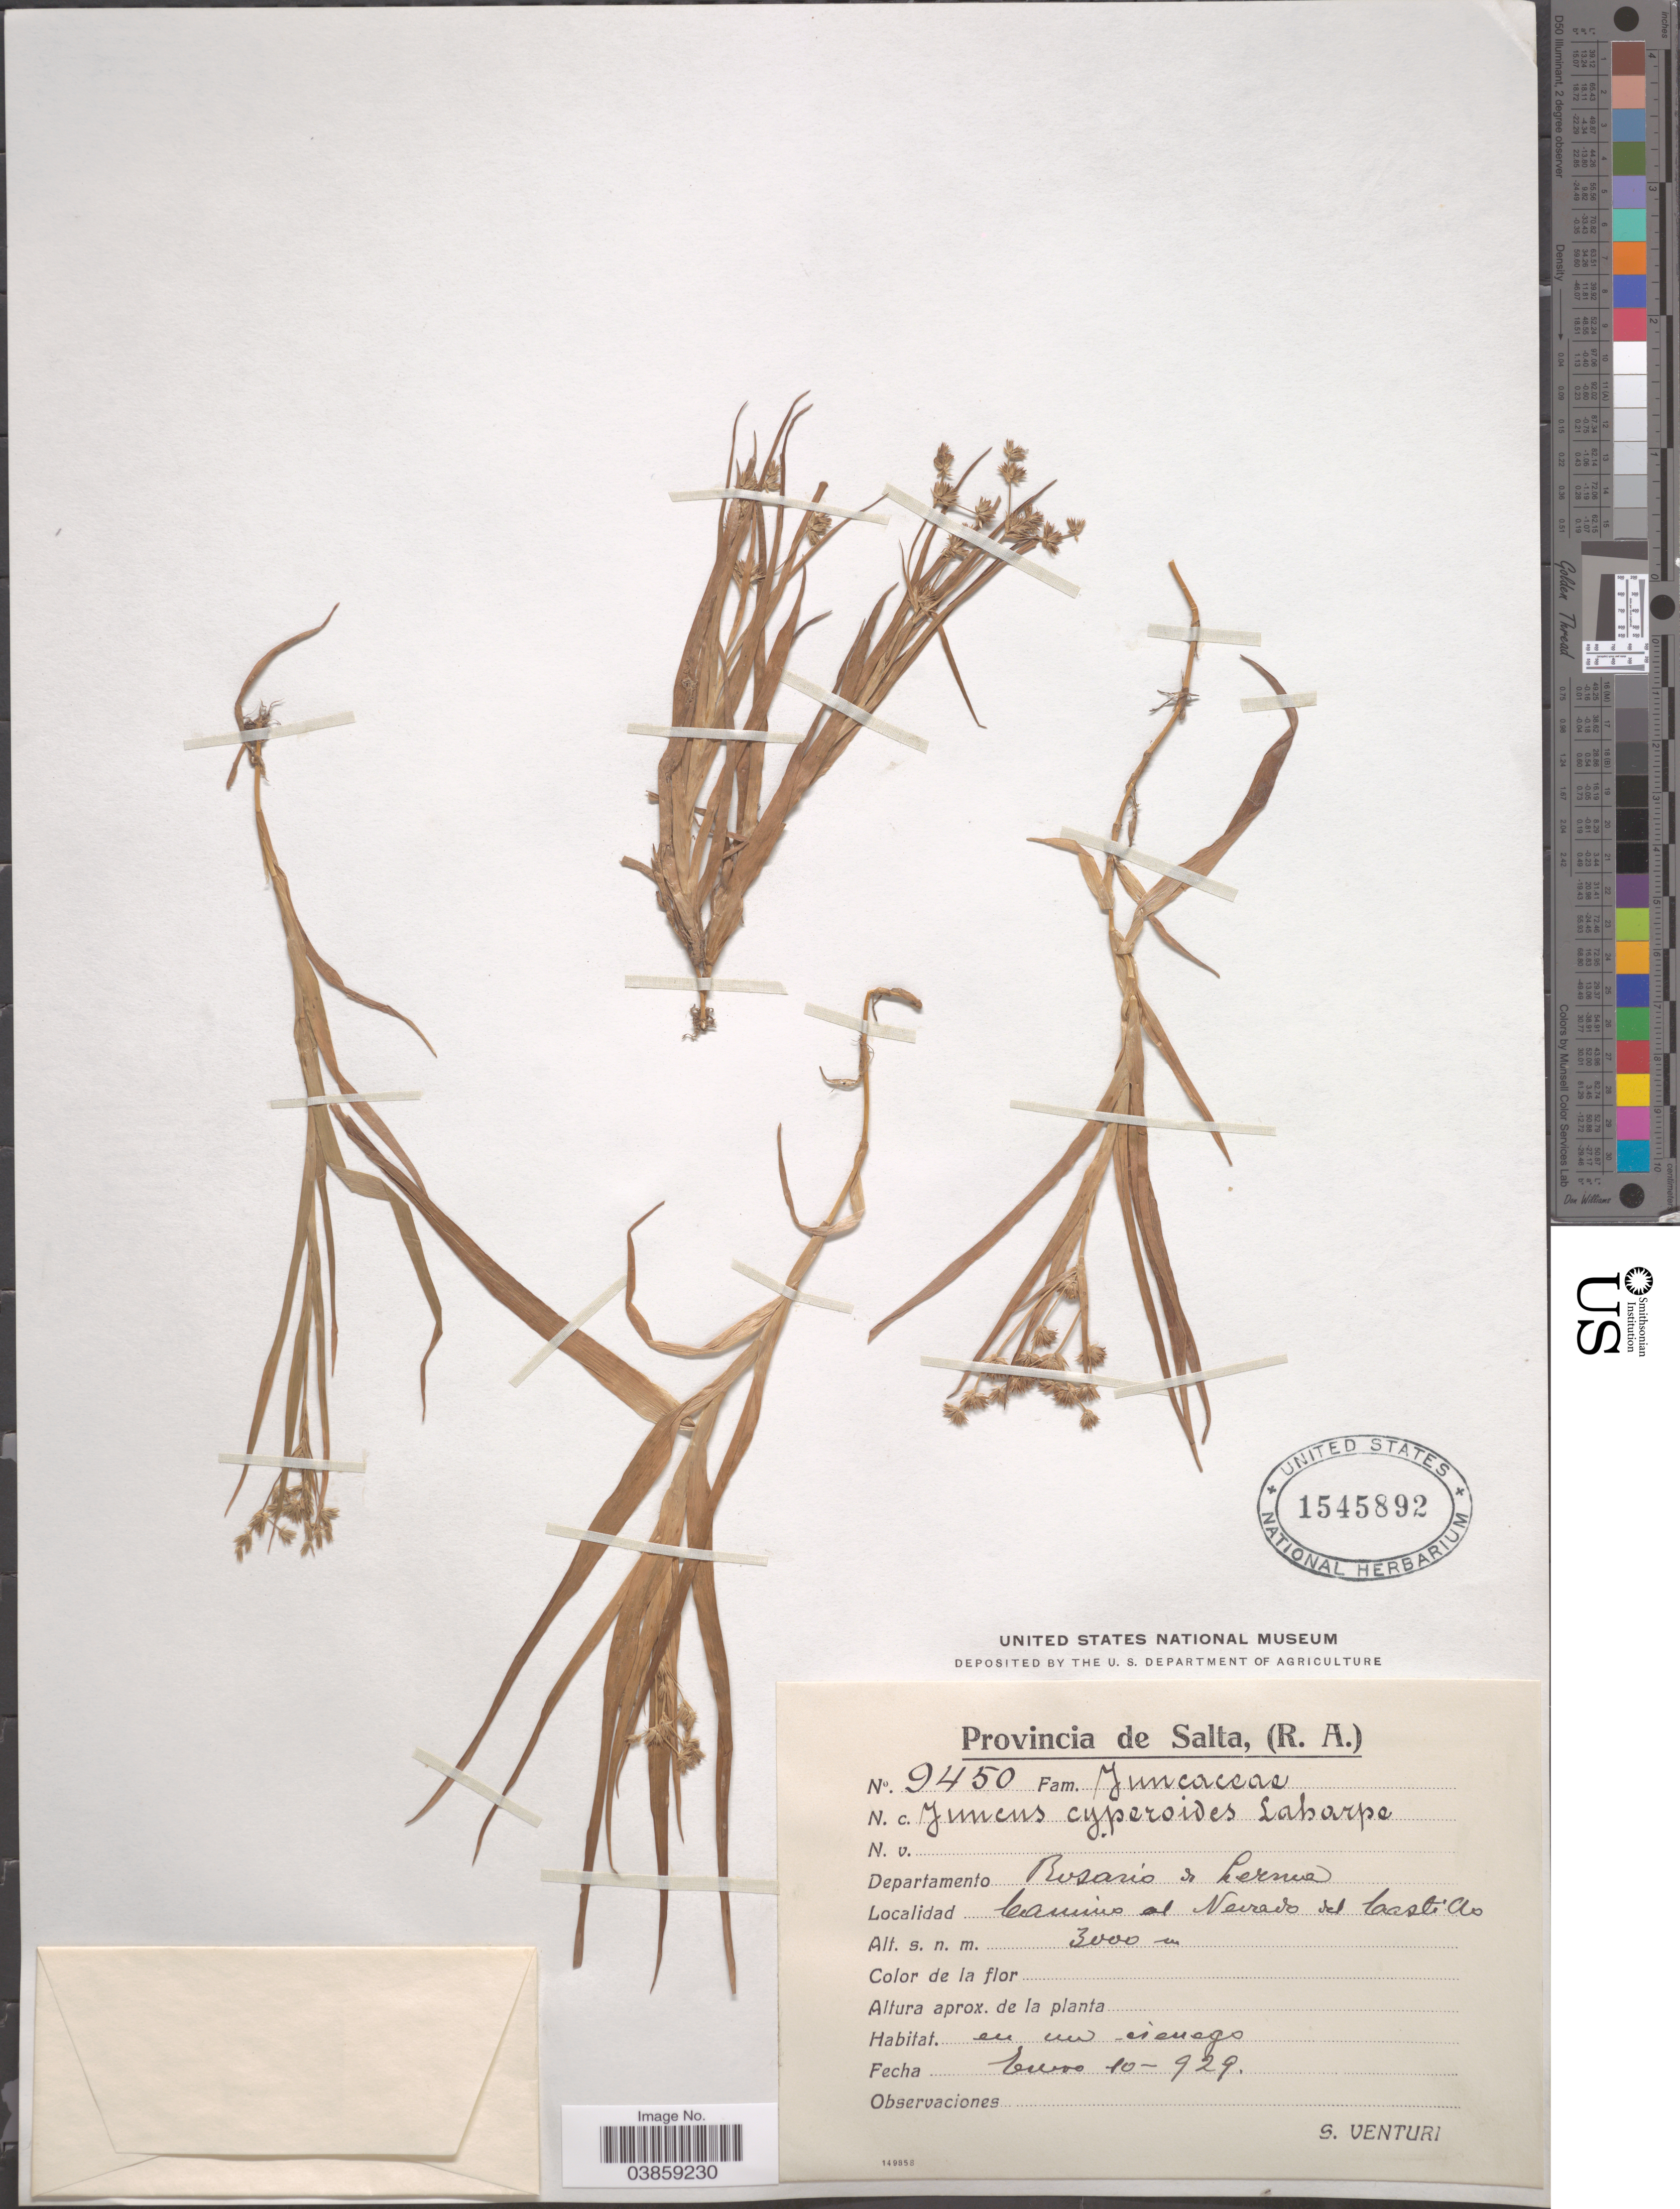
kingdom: Plantae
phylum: Tracheophyta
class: Liliopsida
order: Poales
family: Juncaceae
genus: Juncus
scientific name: Juncus cyperoides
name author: Laharpe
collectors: S. Venturi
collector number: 9450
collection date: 1929-01-10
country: Argentina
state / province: Salta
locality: Departamento Rosario de Lerma, Camino al Nevado del Castillo.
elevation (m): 3000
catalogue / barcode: US 1545892